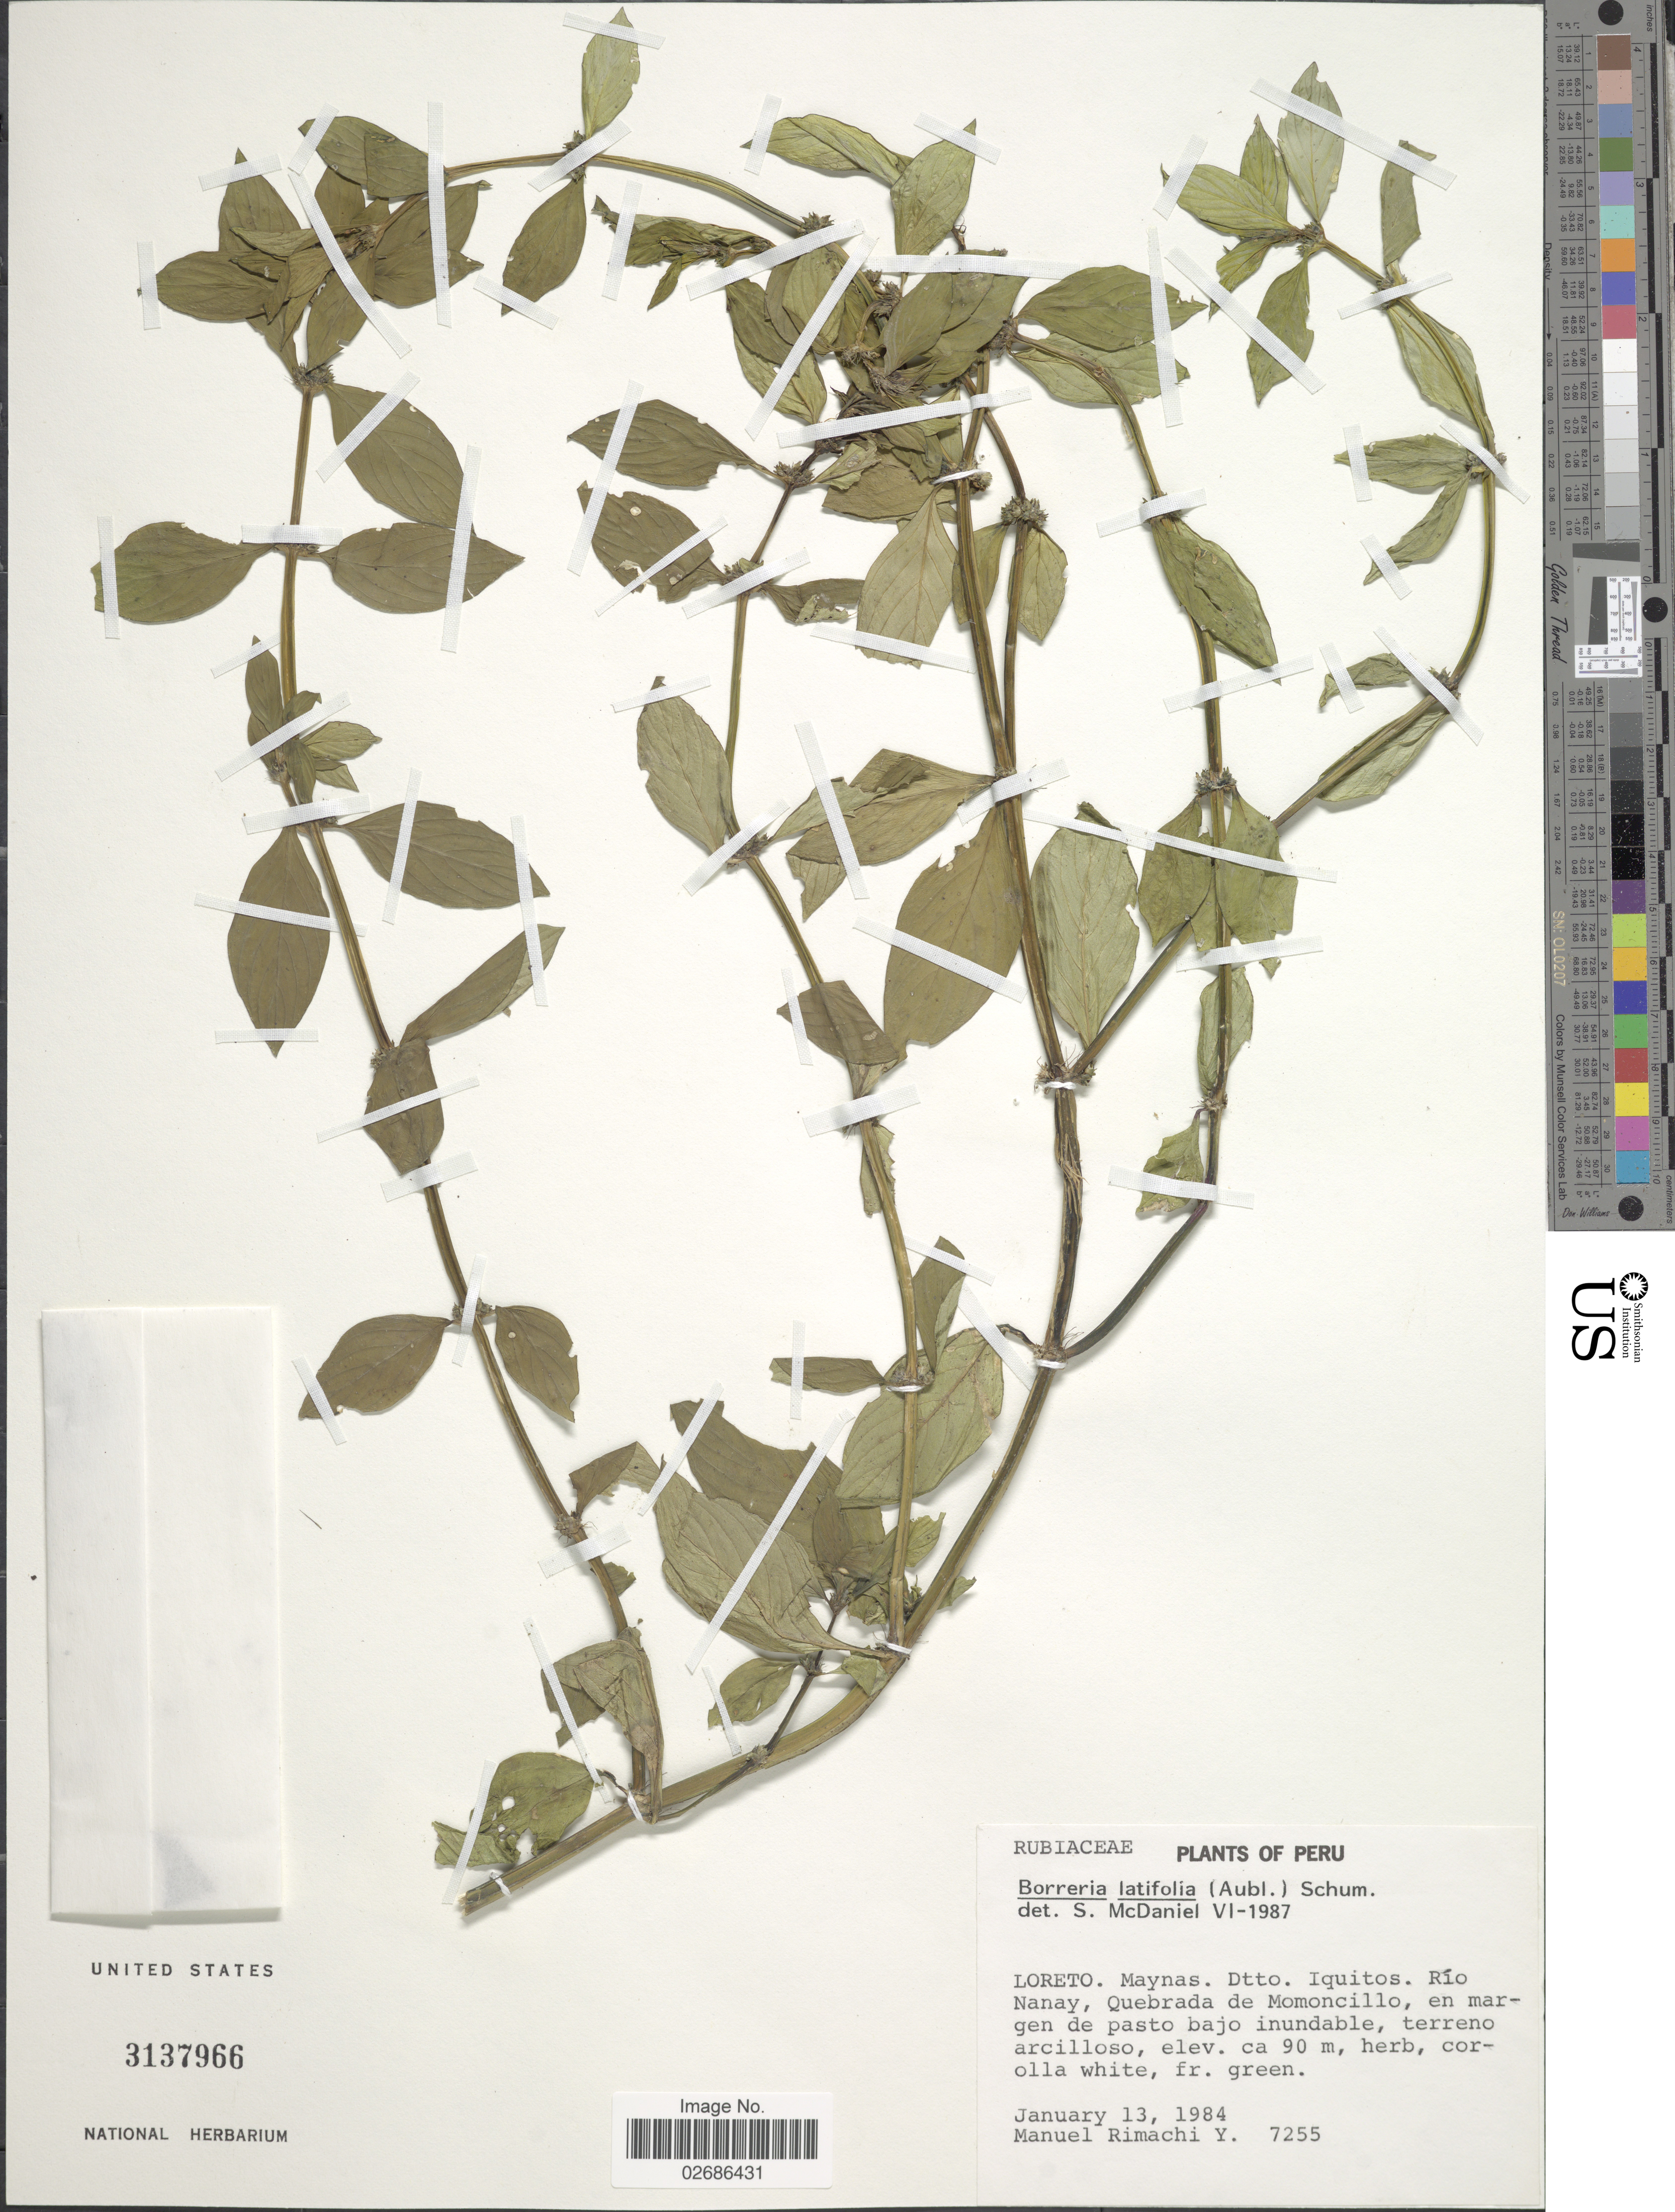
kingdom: Plantae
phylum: Tracheophyta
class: Magnoliopsida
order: Gentianales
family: Rubiaceae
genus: Borreria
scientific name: Borreria latifolia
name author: (Aubl.) K. Schum.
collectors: M. Rimachi Y.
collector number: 7255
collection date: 1984-01-13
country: Peru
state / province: Loreto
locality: Peru, Loreto, Maynas, Dtto. Iquitos, Rio Nanay, Quebrada de Momoncillo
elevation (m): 90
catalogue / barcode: US 3137966